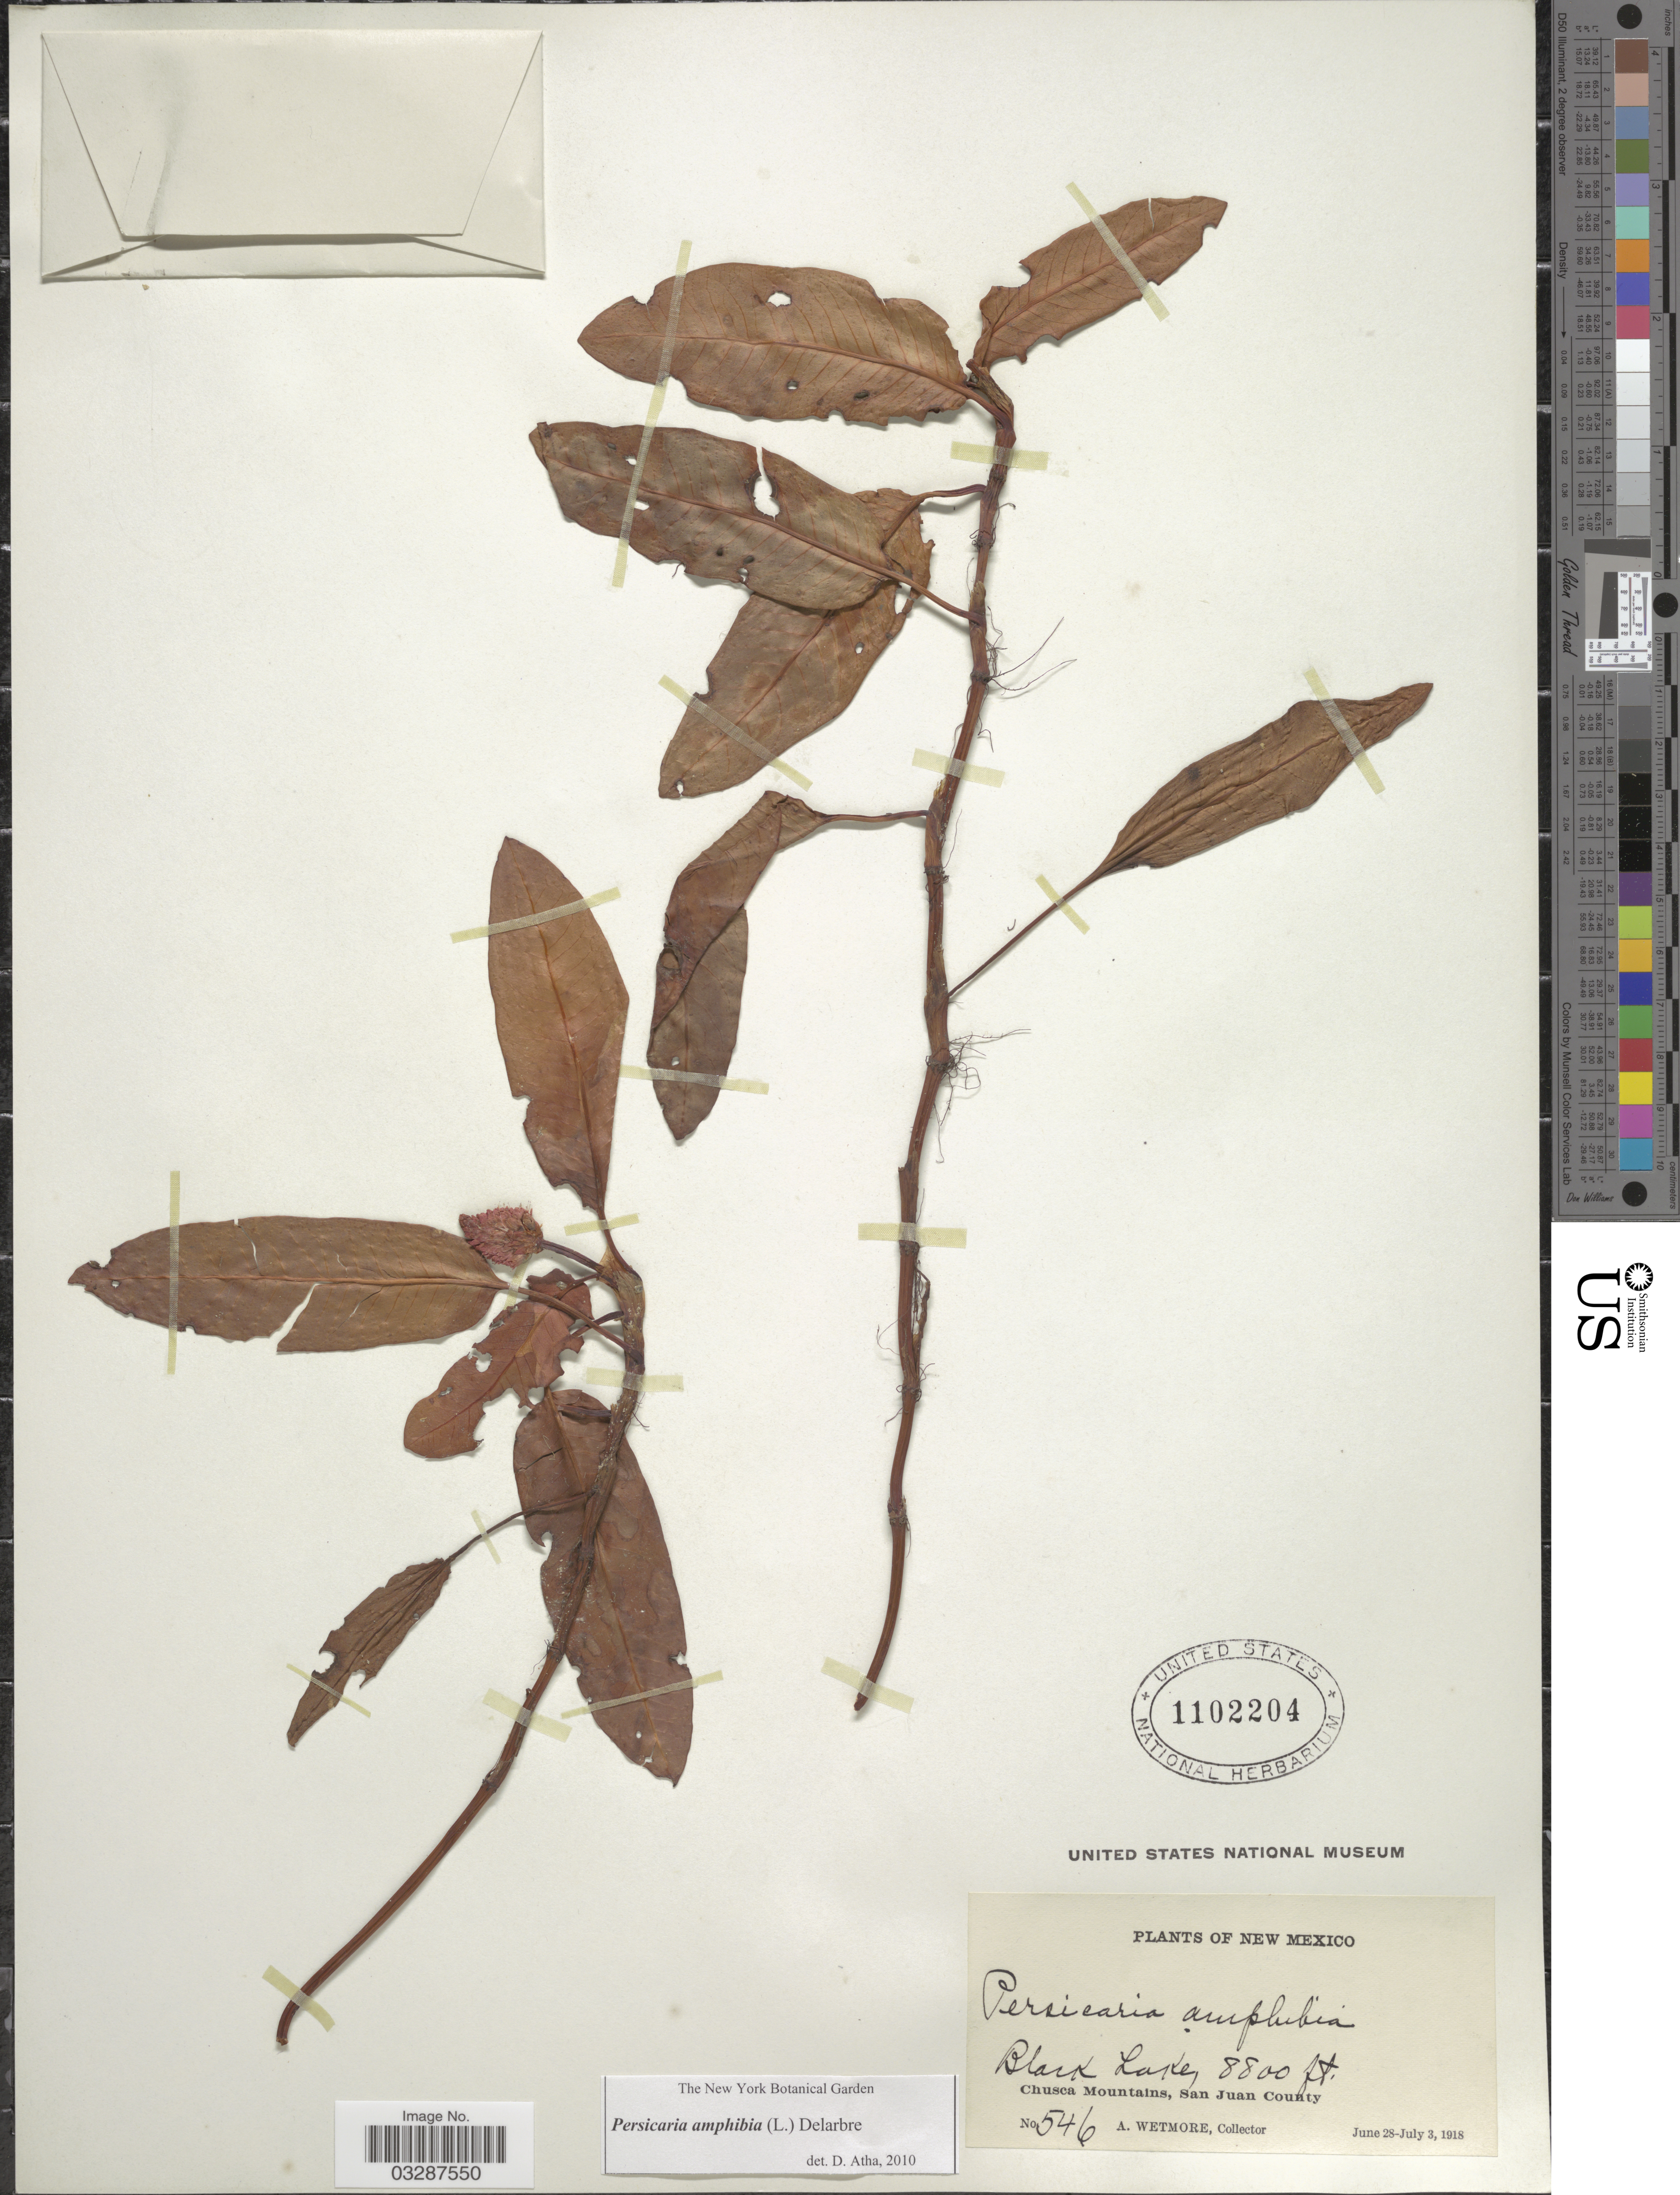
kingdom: Plantae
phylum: Tracheophyta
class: Magnoliopsida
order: Caryophyllales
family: Polygonaceae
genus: Persicaria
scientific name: Persicaria amphibia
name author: (L.) Delarbre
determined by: Atha, D. E.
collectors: A. Wetmore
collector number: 546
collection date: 1918-06-28/1918-07-03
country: United States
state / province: New Mexico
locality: Black Lake. Chusca Mountains, San Juan County.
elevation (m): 2682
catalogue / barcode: US 1102204